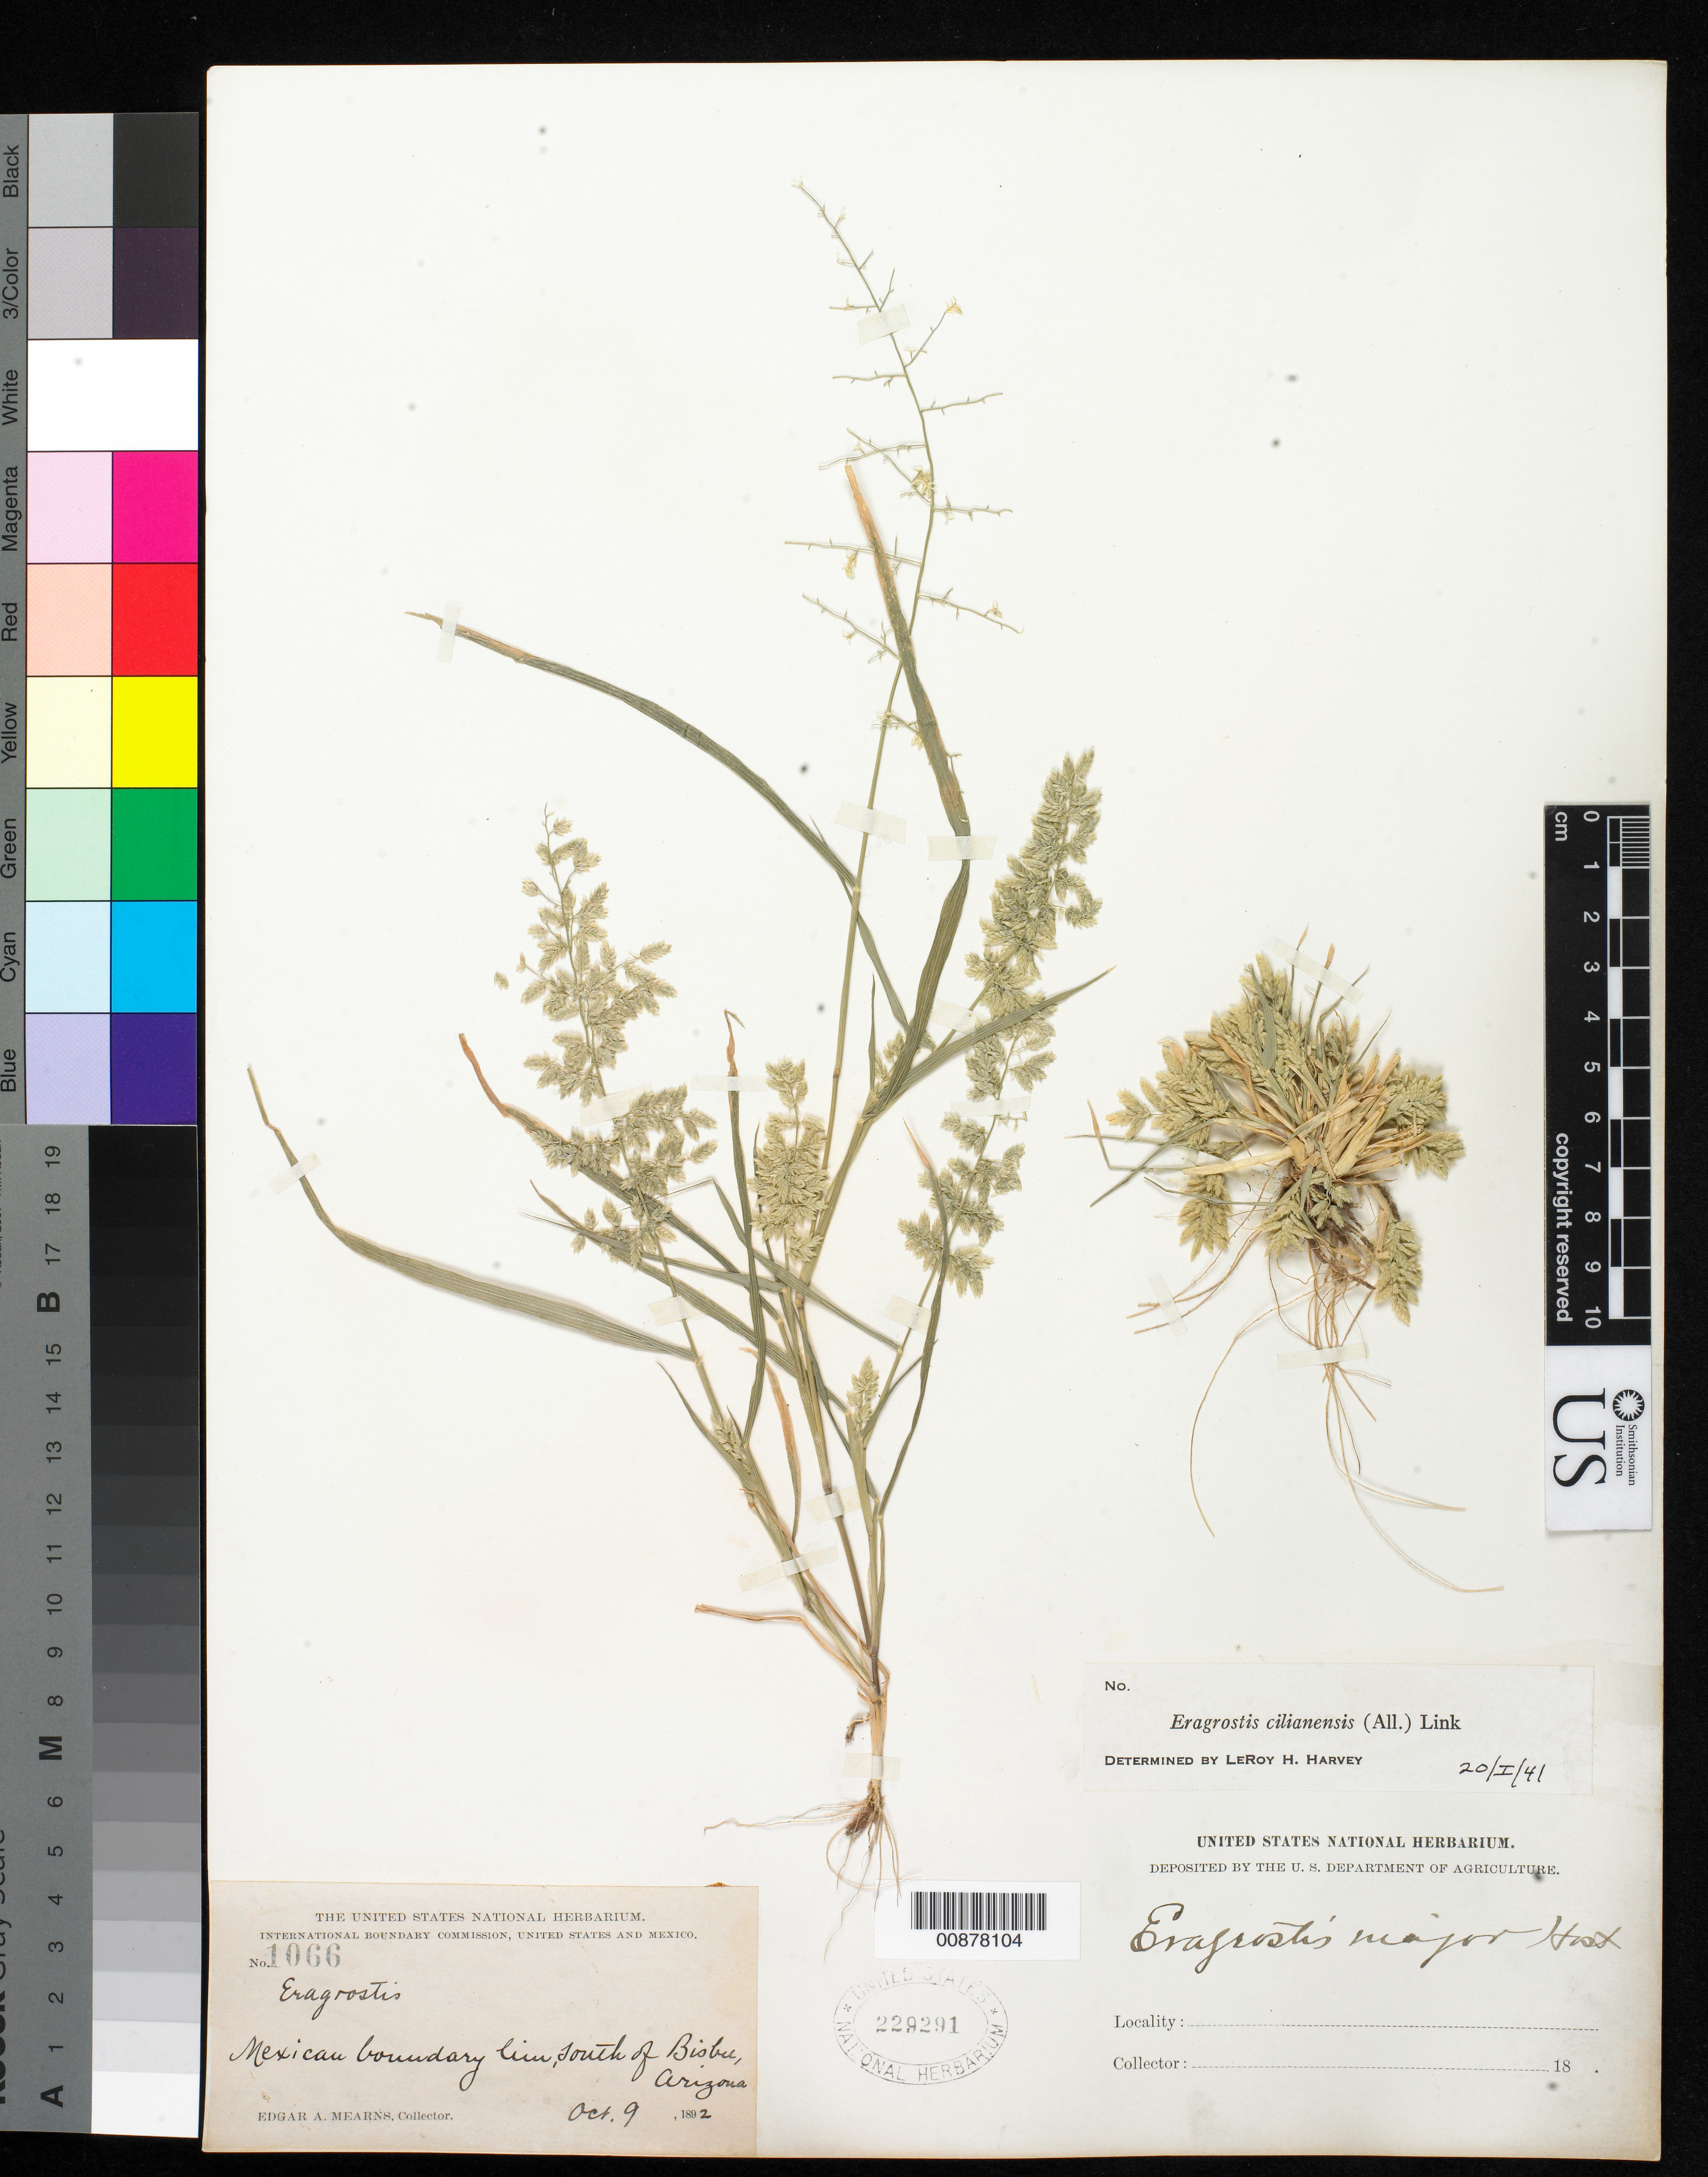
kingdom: Plantae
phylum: Tracheophyta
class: Liliopsida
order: Poales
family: Poaceae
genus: Eragrostis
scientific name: Eragrostis cilianensis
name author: (Bellardi) Vignolo ex Janch.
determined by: Harvey, L. H.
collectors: E. A. Mearns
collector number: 1066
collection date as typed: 09 Oct 1892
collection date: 1892-10-09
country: United States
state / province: Arizona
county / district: Cochise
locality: Mexican Boundary Line, S of Bisbee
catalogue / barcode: US 229291